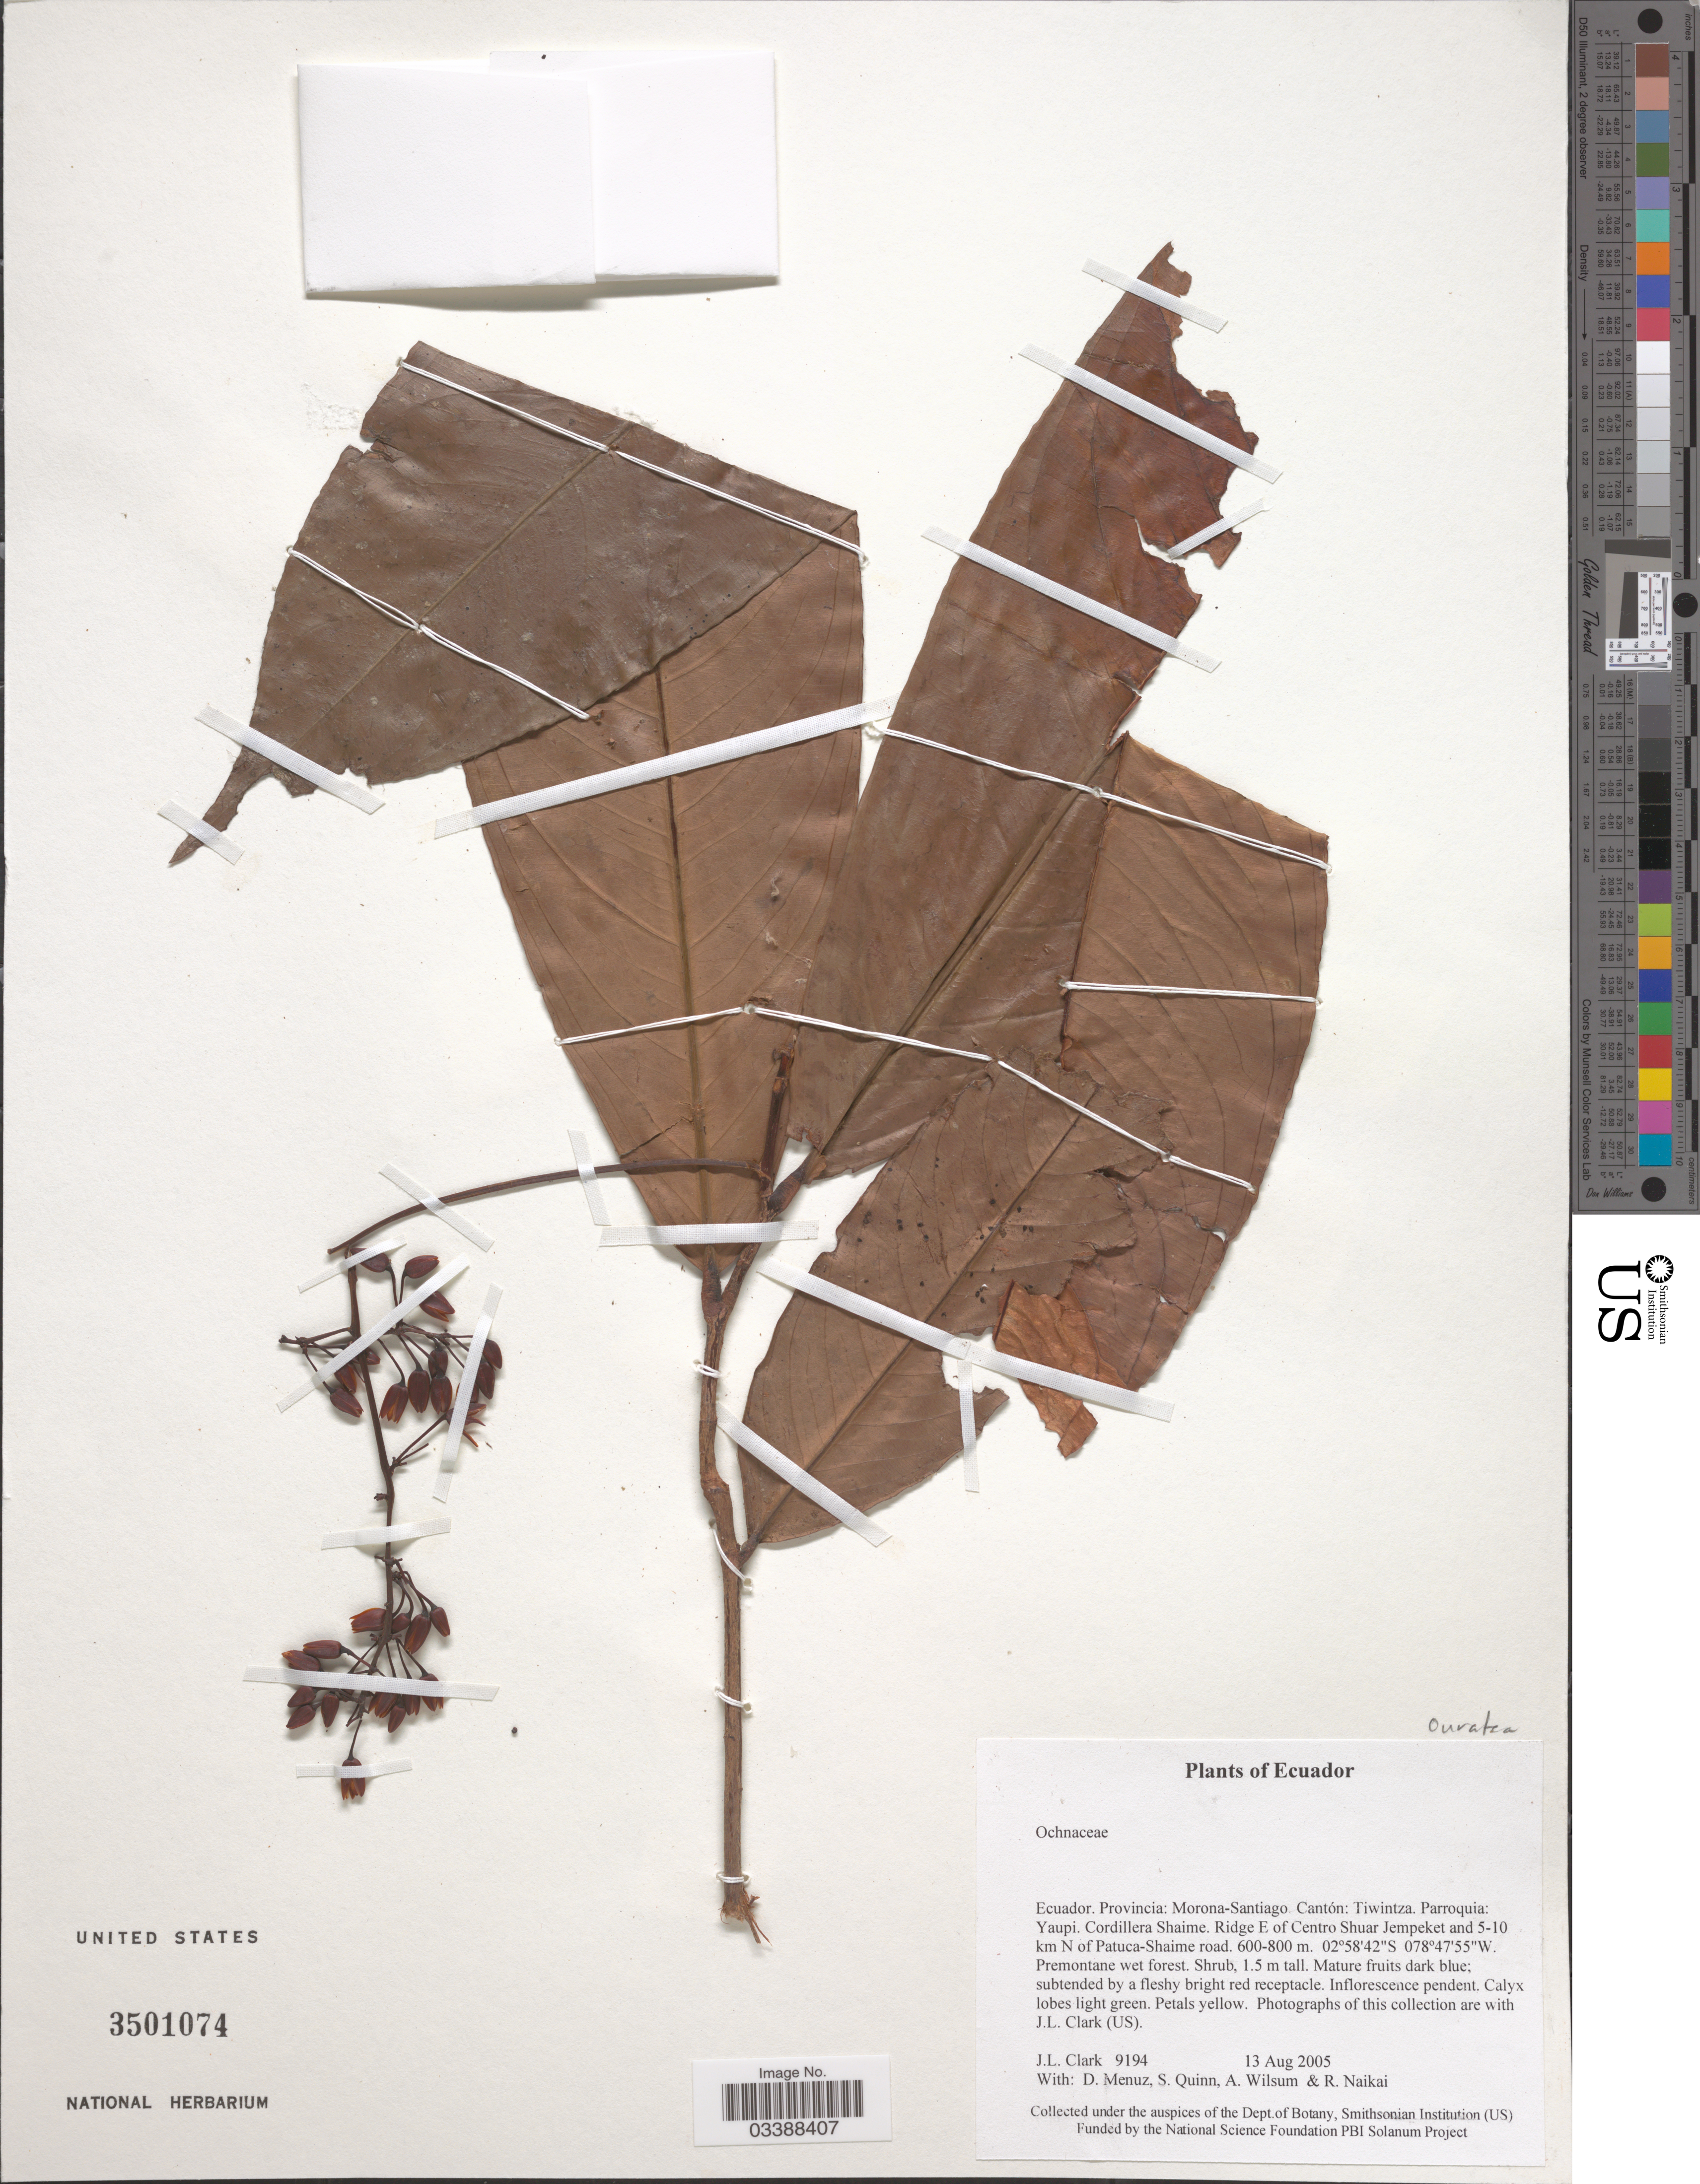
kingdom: Plantae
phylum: Tracheophyta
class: Magnoliopsida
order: Malpighiales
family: Ochnaceae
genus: Ouratea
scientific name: Ouratea sp.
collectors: J. L. Clark, D. Menuz, S. Quinn, A. Wilsum & R. Naikai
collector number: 9194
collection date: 2005-08-13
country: Ecuador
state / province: Morona-Santiago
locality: Cantón: Tiwintza. Parroquia: Yaupi. Cordillera Shaime. Ridge E of Centro Shuar Jempeket and 5-10 km N of Patuca-Shaime road.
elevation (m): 600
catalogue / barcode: US 3501074